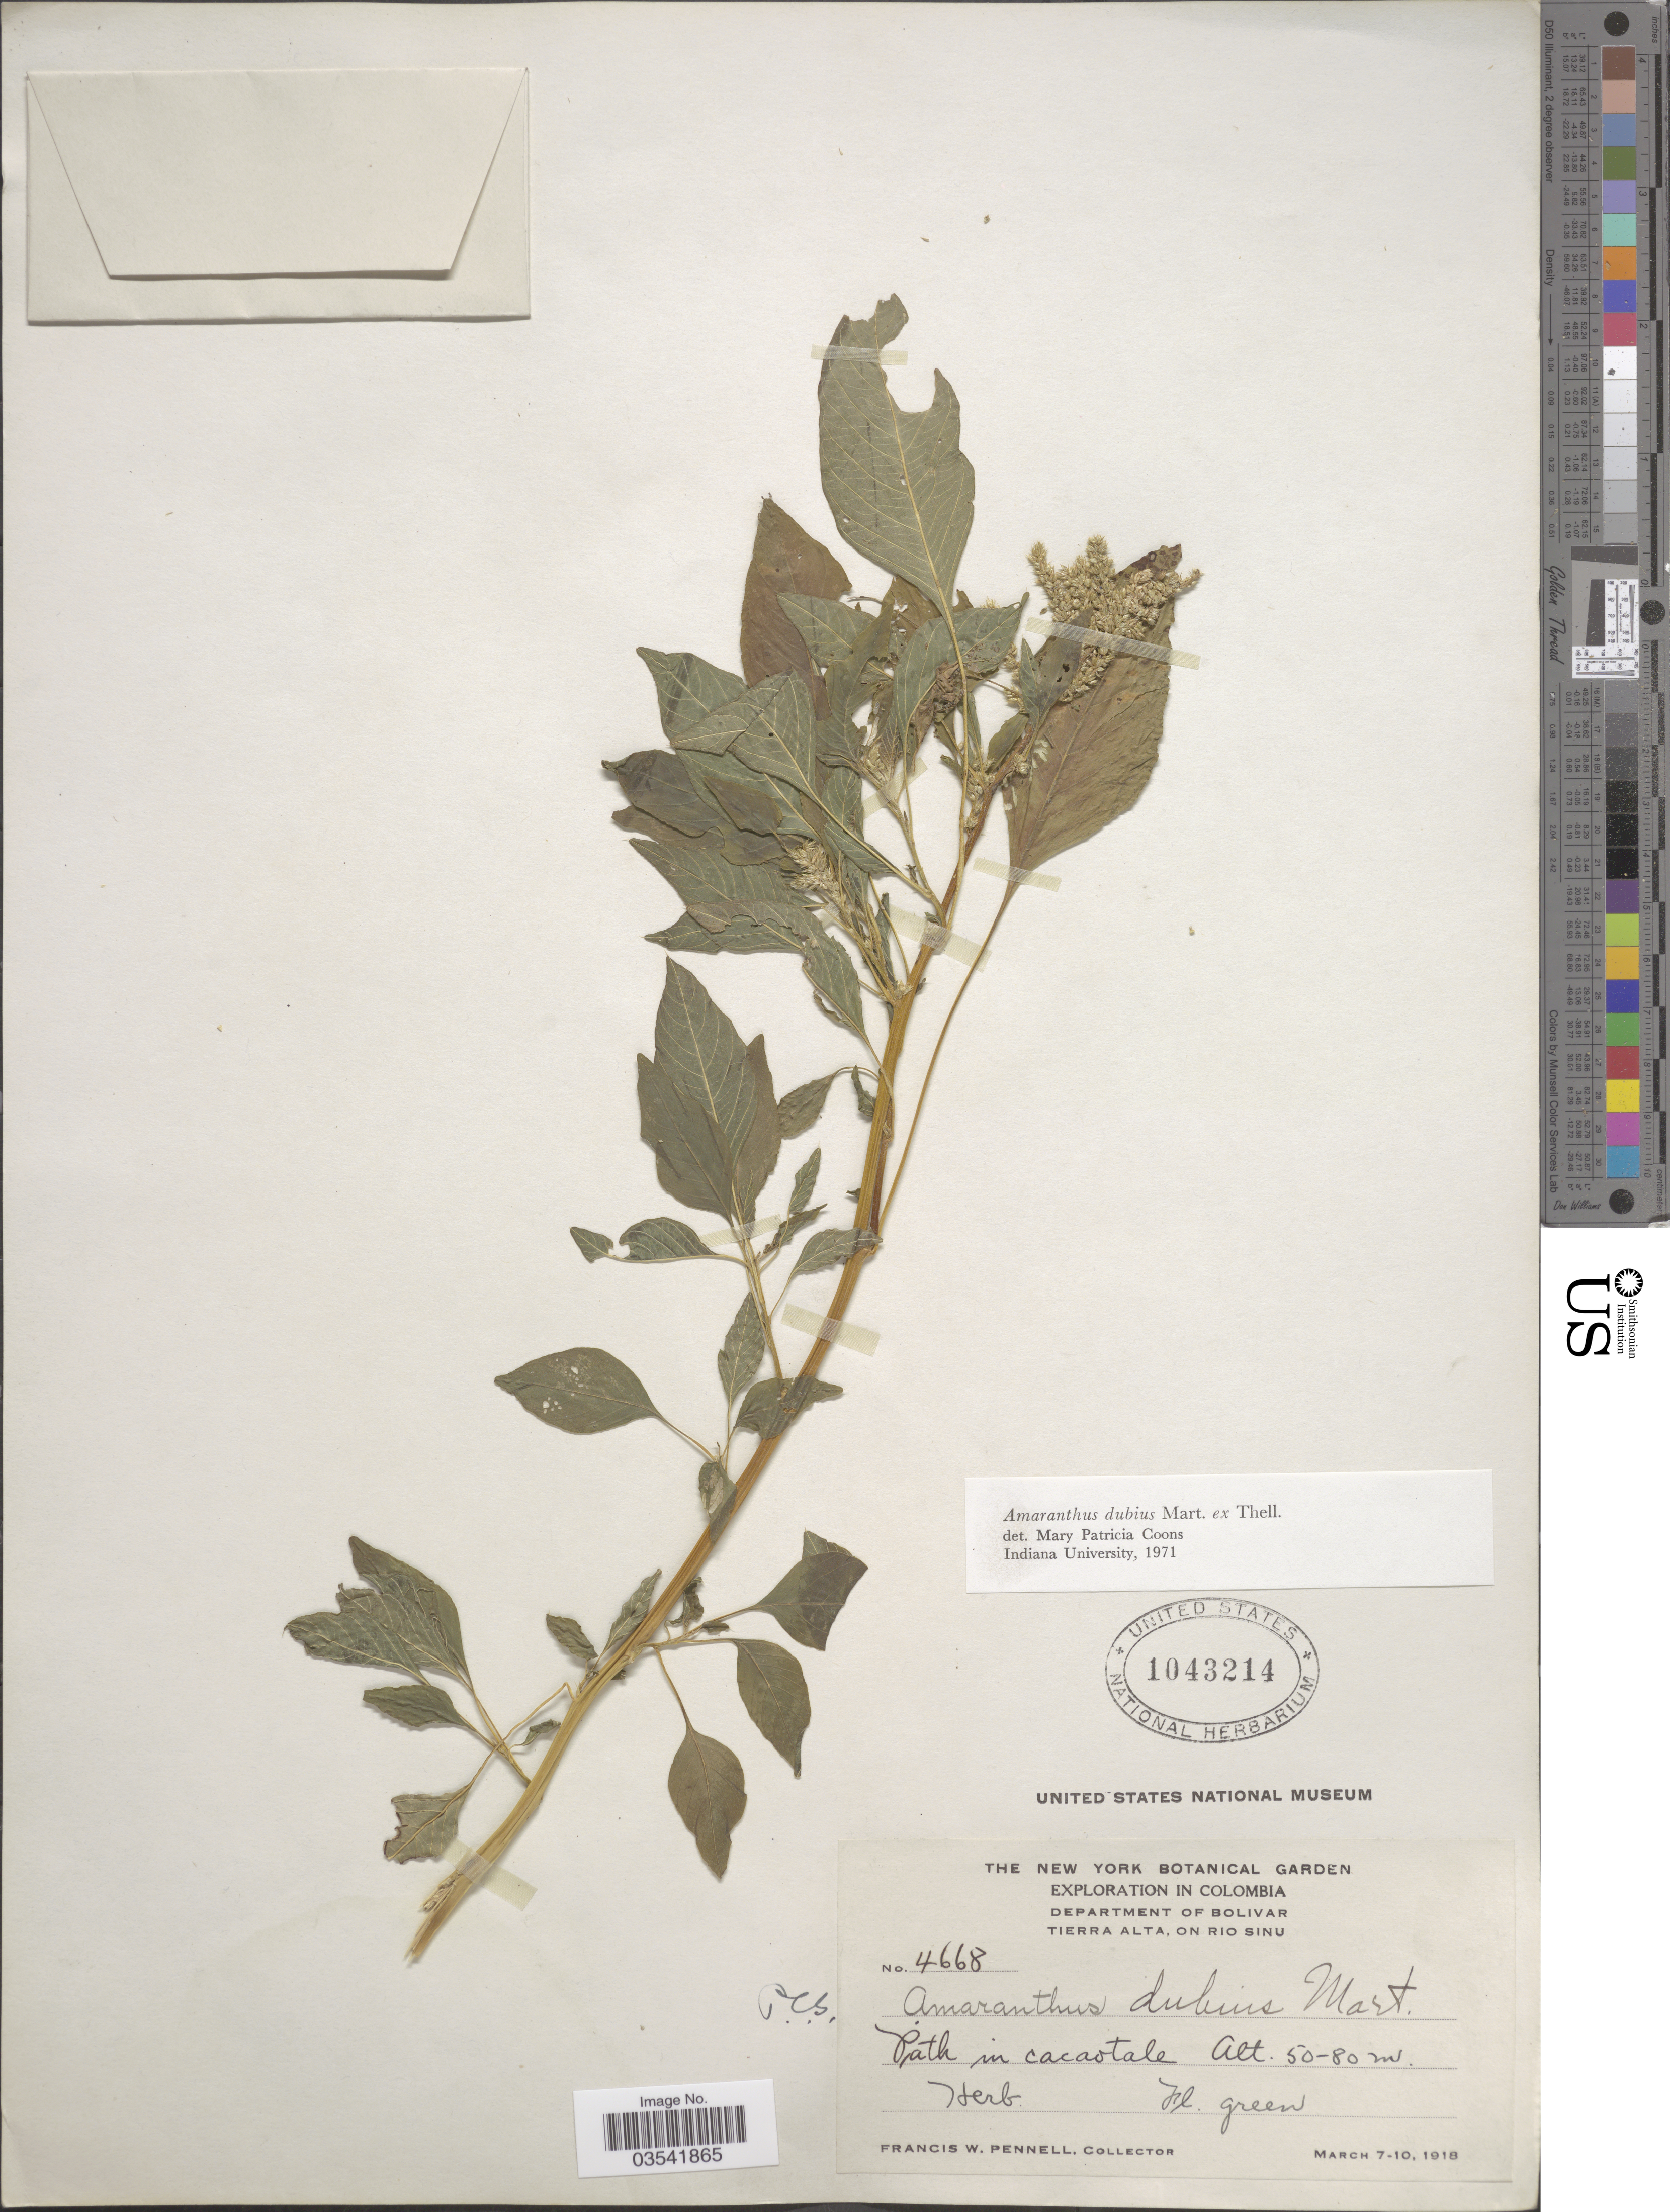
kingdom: Plantae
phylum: Tracheophyta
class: Magnoliopsida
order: Caryophyllales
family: Amaranthaceae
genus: Amaranthus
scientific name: Amaranthus dubius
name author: Mart. ex Thell.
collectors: F. W. Pennell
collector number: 4668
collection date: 1918-03-07/1918-03-10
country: Colombia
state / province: Bolívar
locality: Department of Bolivar. Tierra Alta, on Rio Sinu.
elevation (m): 50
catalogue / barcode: US 1043214